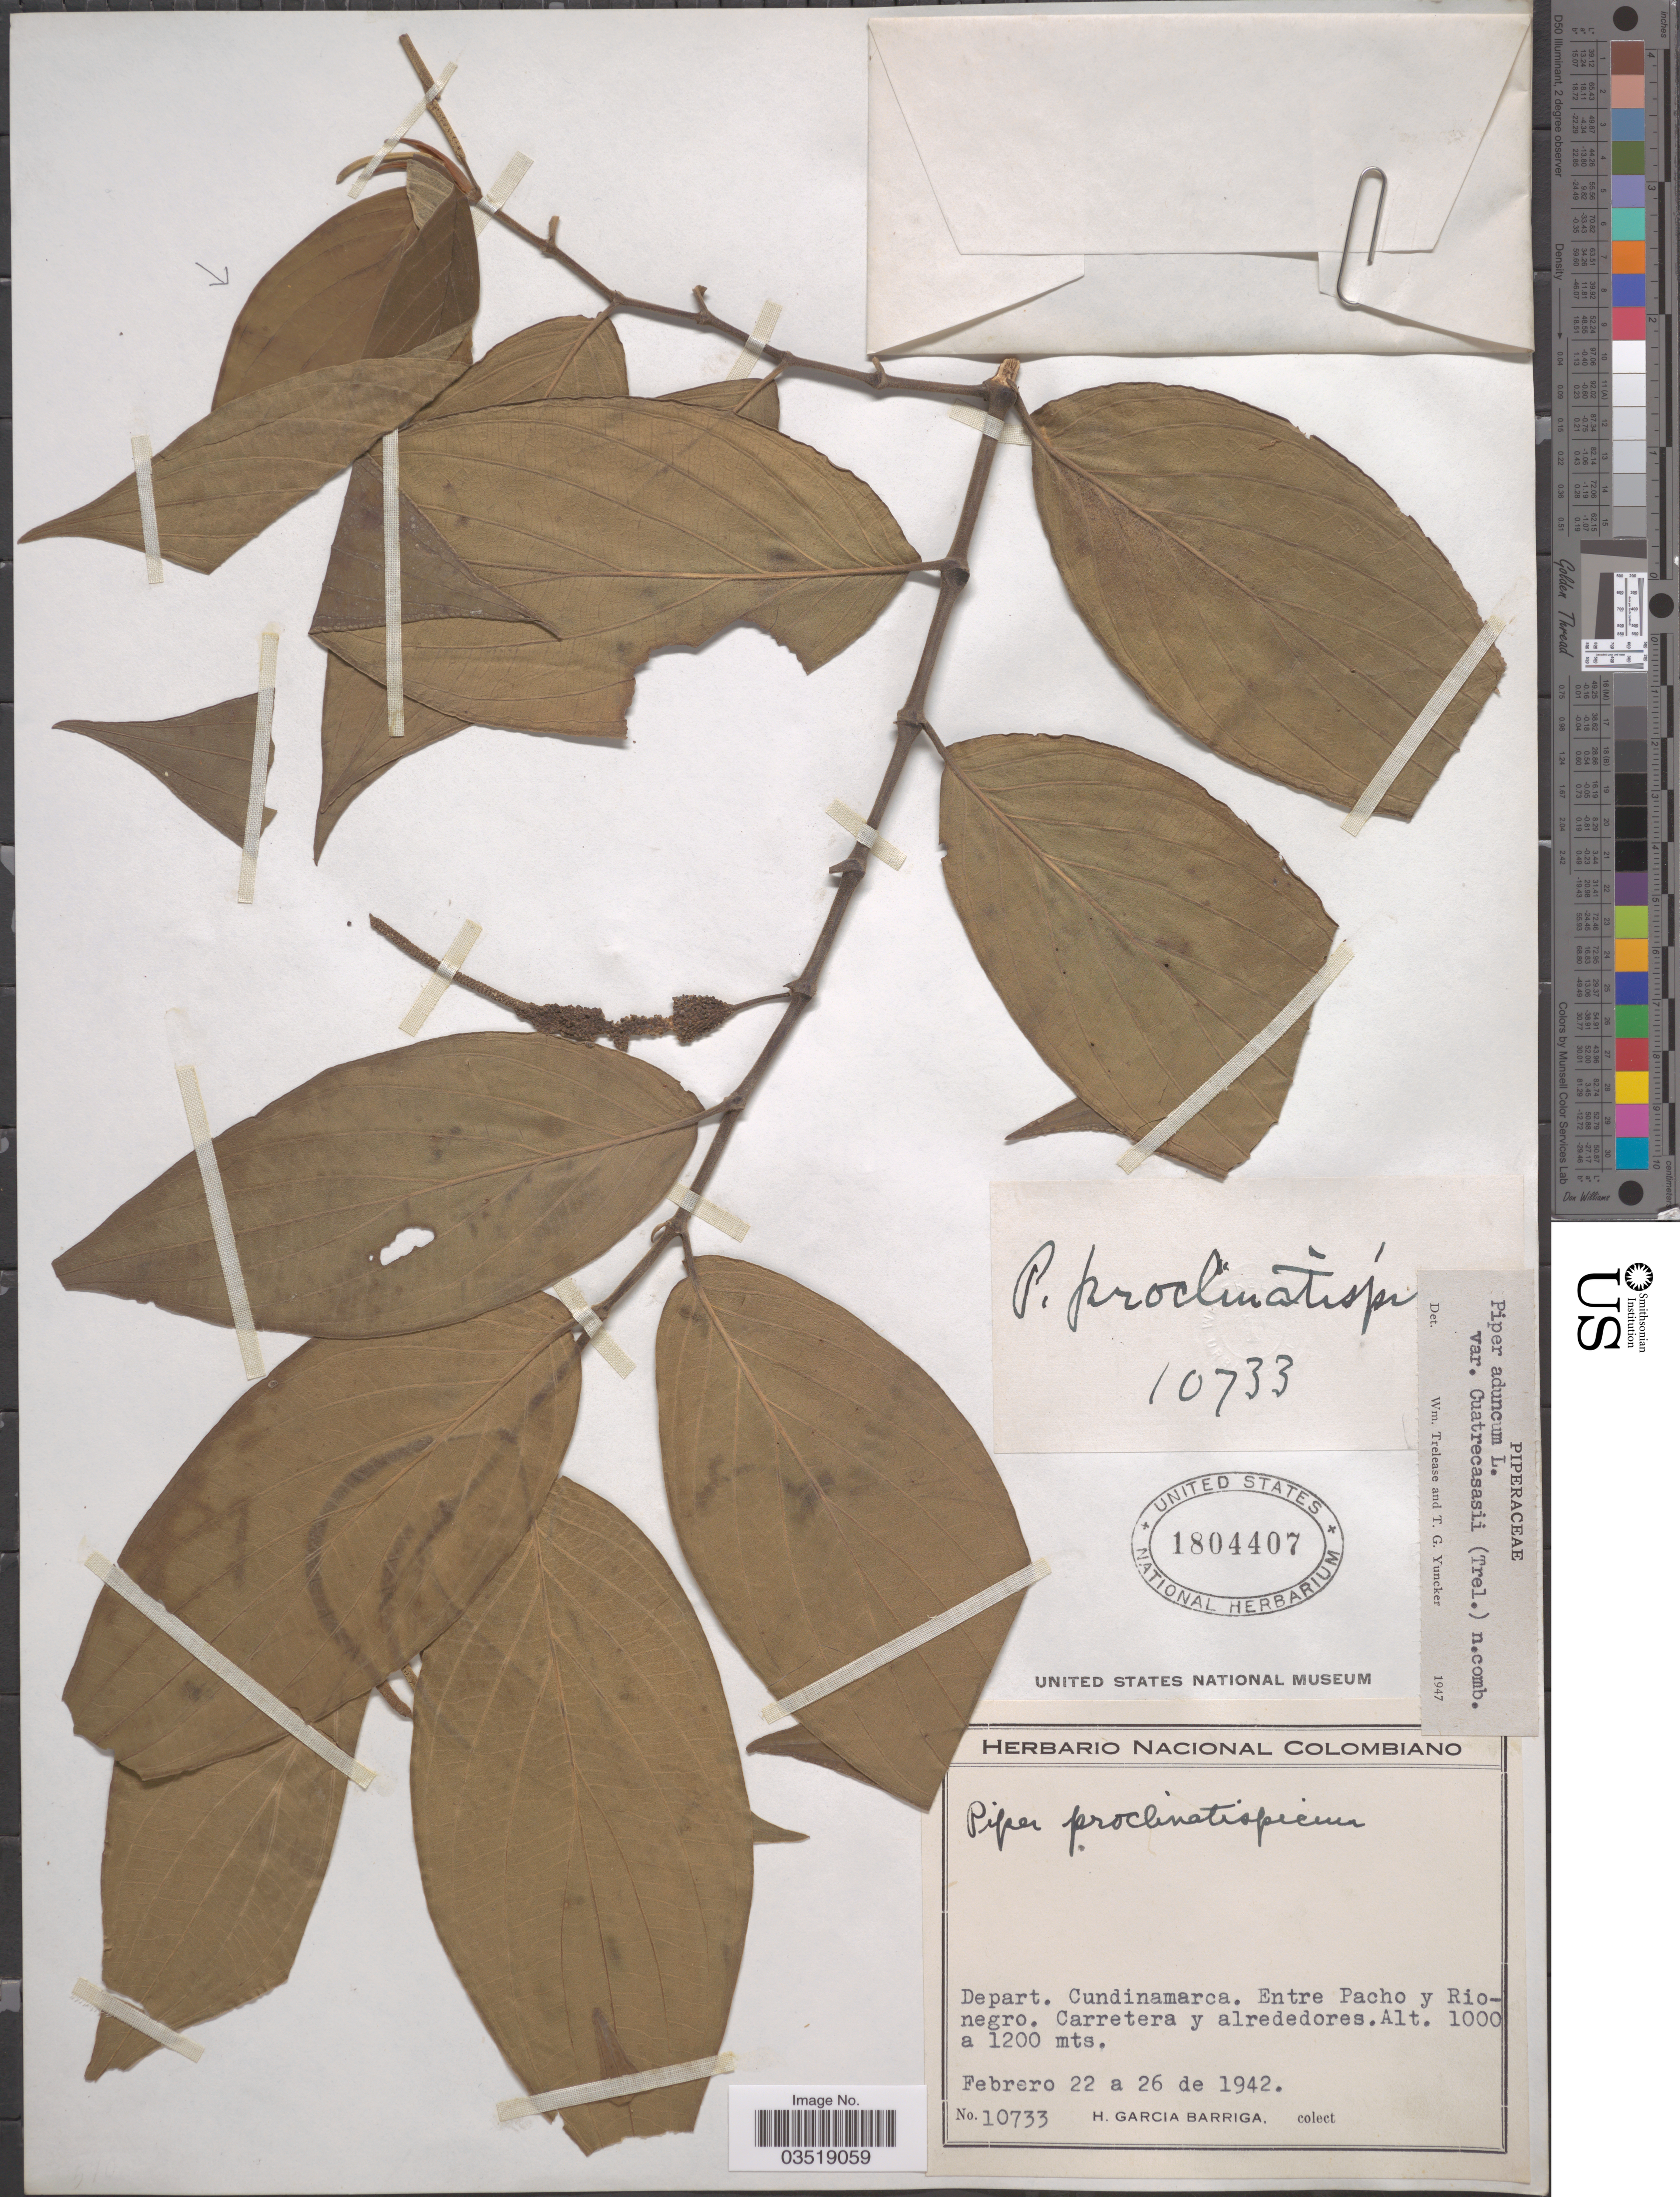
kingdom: Plantae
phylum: Tracheophyta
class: Magnoliopsida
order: Piperales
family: Piperaceae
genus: Piper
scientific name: Piper aduncum var. cordulatum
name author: L.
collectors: H. García Barriga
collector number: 10733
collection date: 1942-02-22/1942-02-26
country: Colombia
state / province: Cundinamarca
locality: Depart. Cundinamarca. Entre Pacho y Rio negro. Carretera y alrededores.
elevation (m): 1000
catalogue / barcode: US 1804407